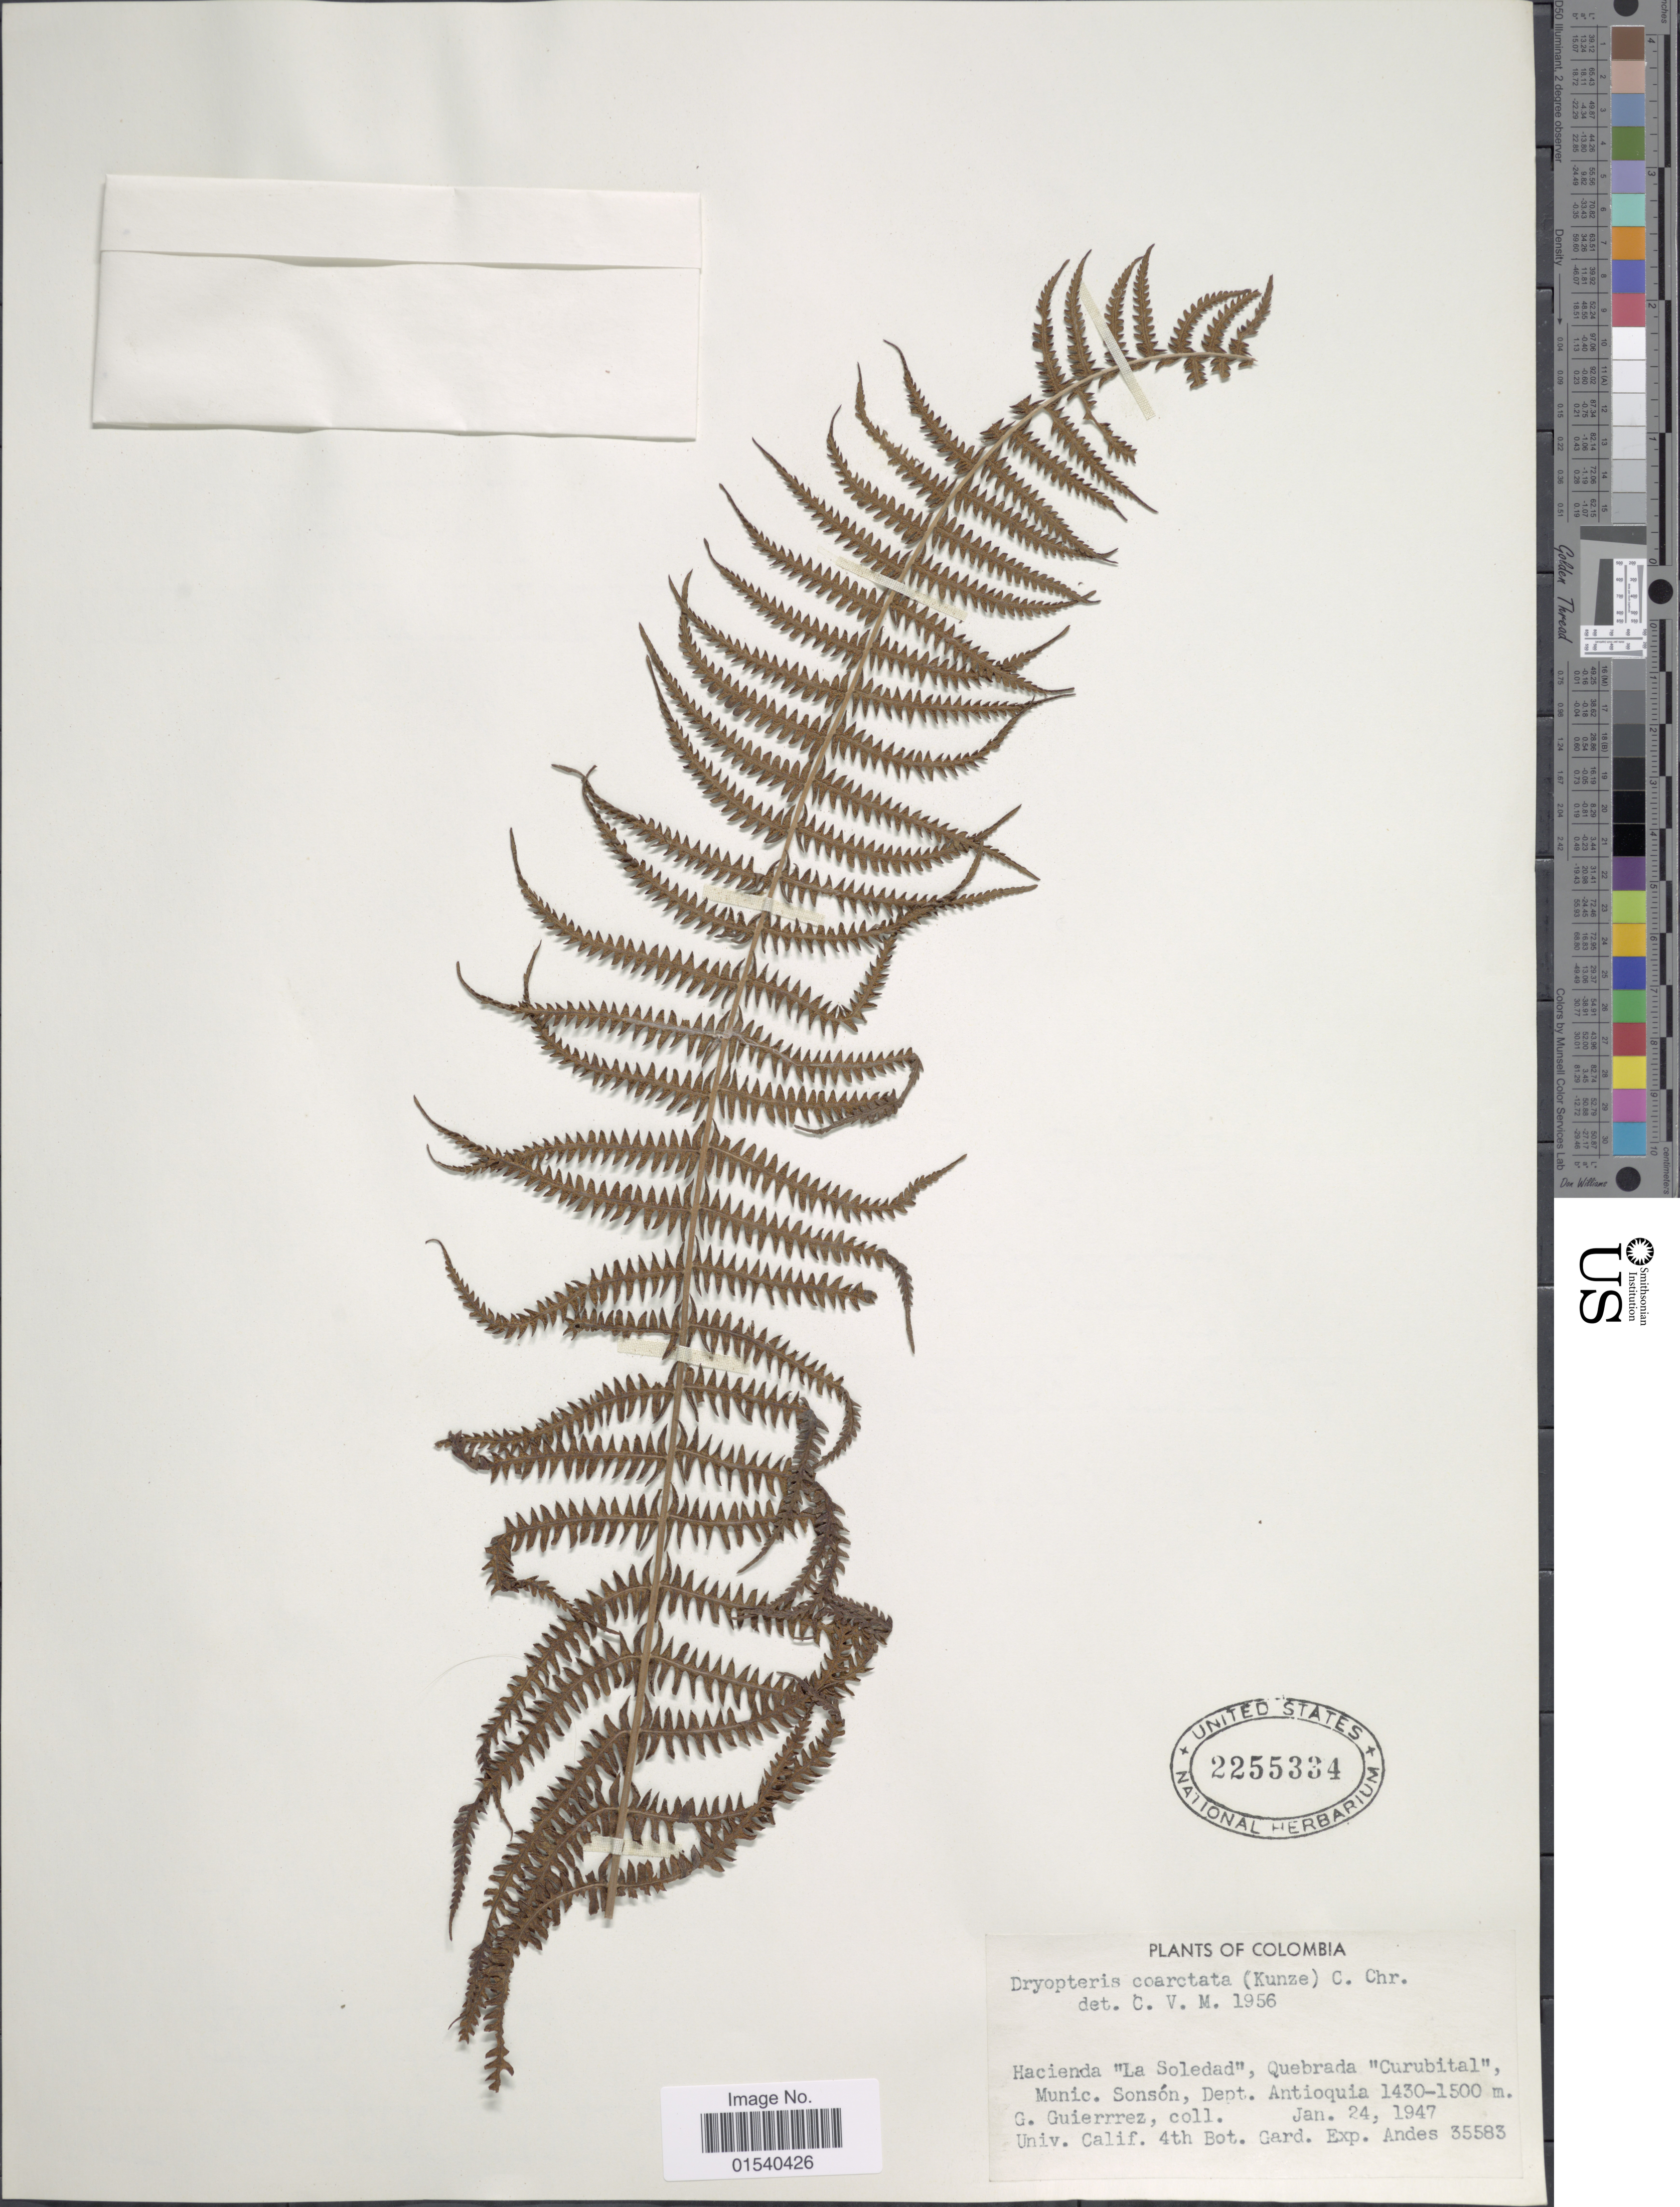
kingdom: Plantae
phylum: Tracheophyta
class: Polypodiopsida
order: Polypodiales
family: Thelypteridaceae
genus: Amauropelta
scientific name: Amauropelta opposita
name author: (Vahl) Pic. Serm.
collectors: G. Guierrez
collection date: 1947-01-24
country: Colombia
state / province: Antioquia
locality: Hacienda 'La Soledad', Quebrada 'Curubital', Munic. Sonsón, Dept. Antioquia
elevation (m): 1430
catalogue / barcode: US 2255334